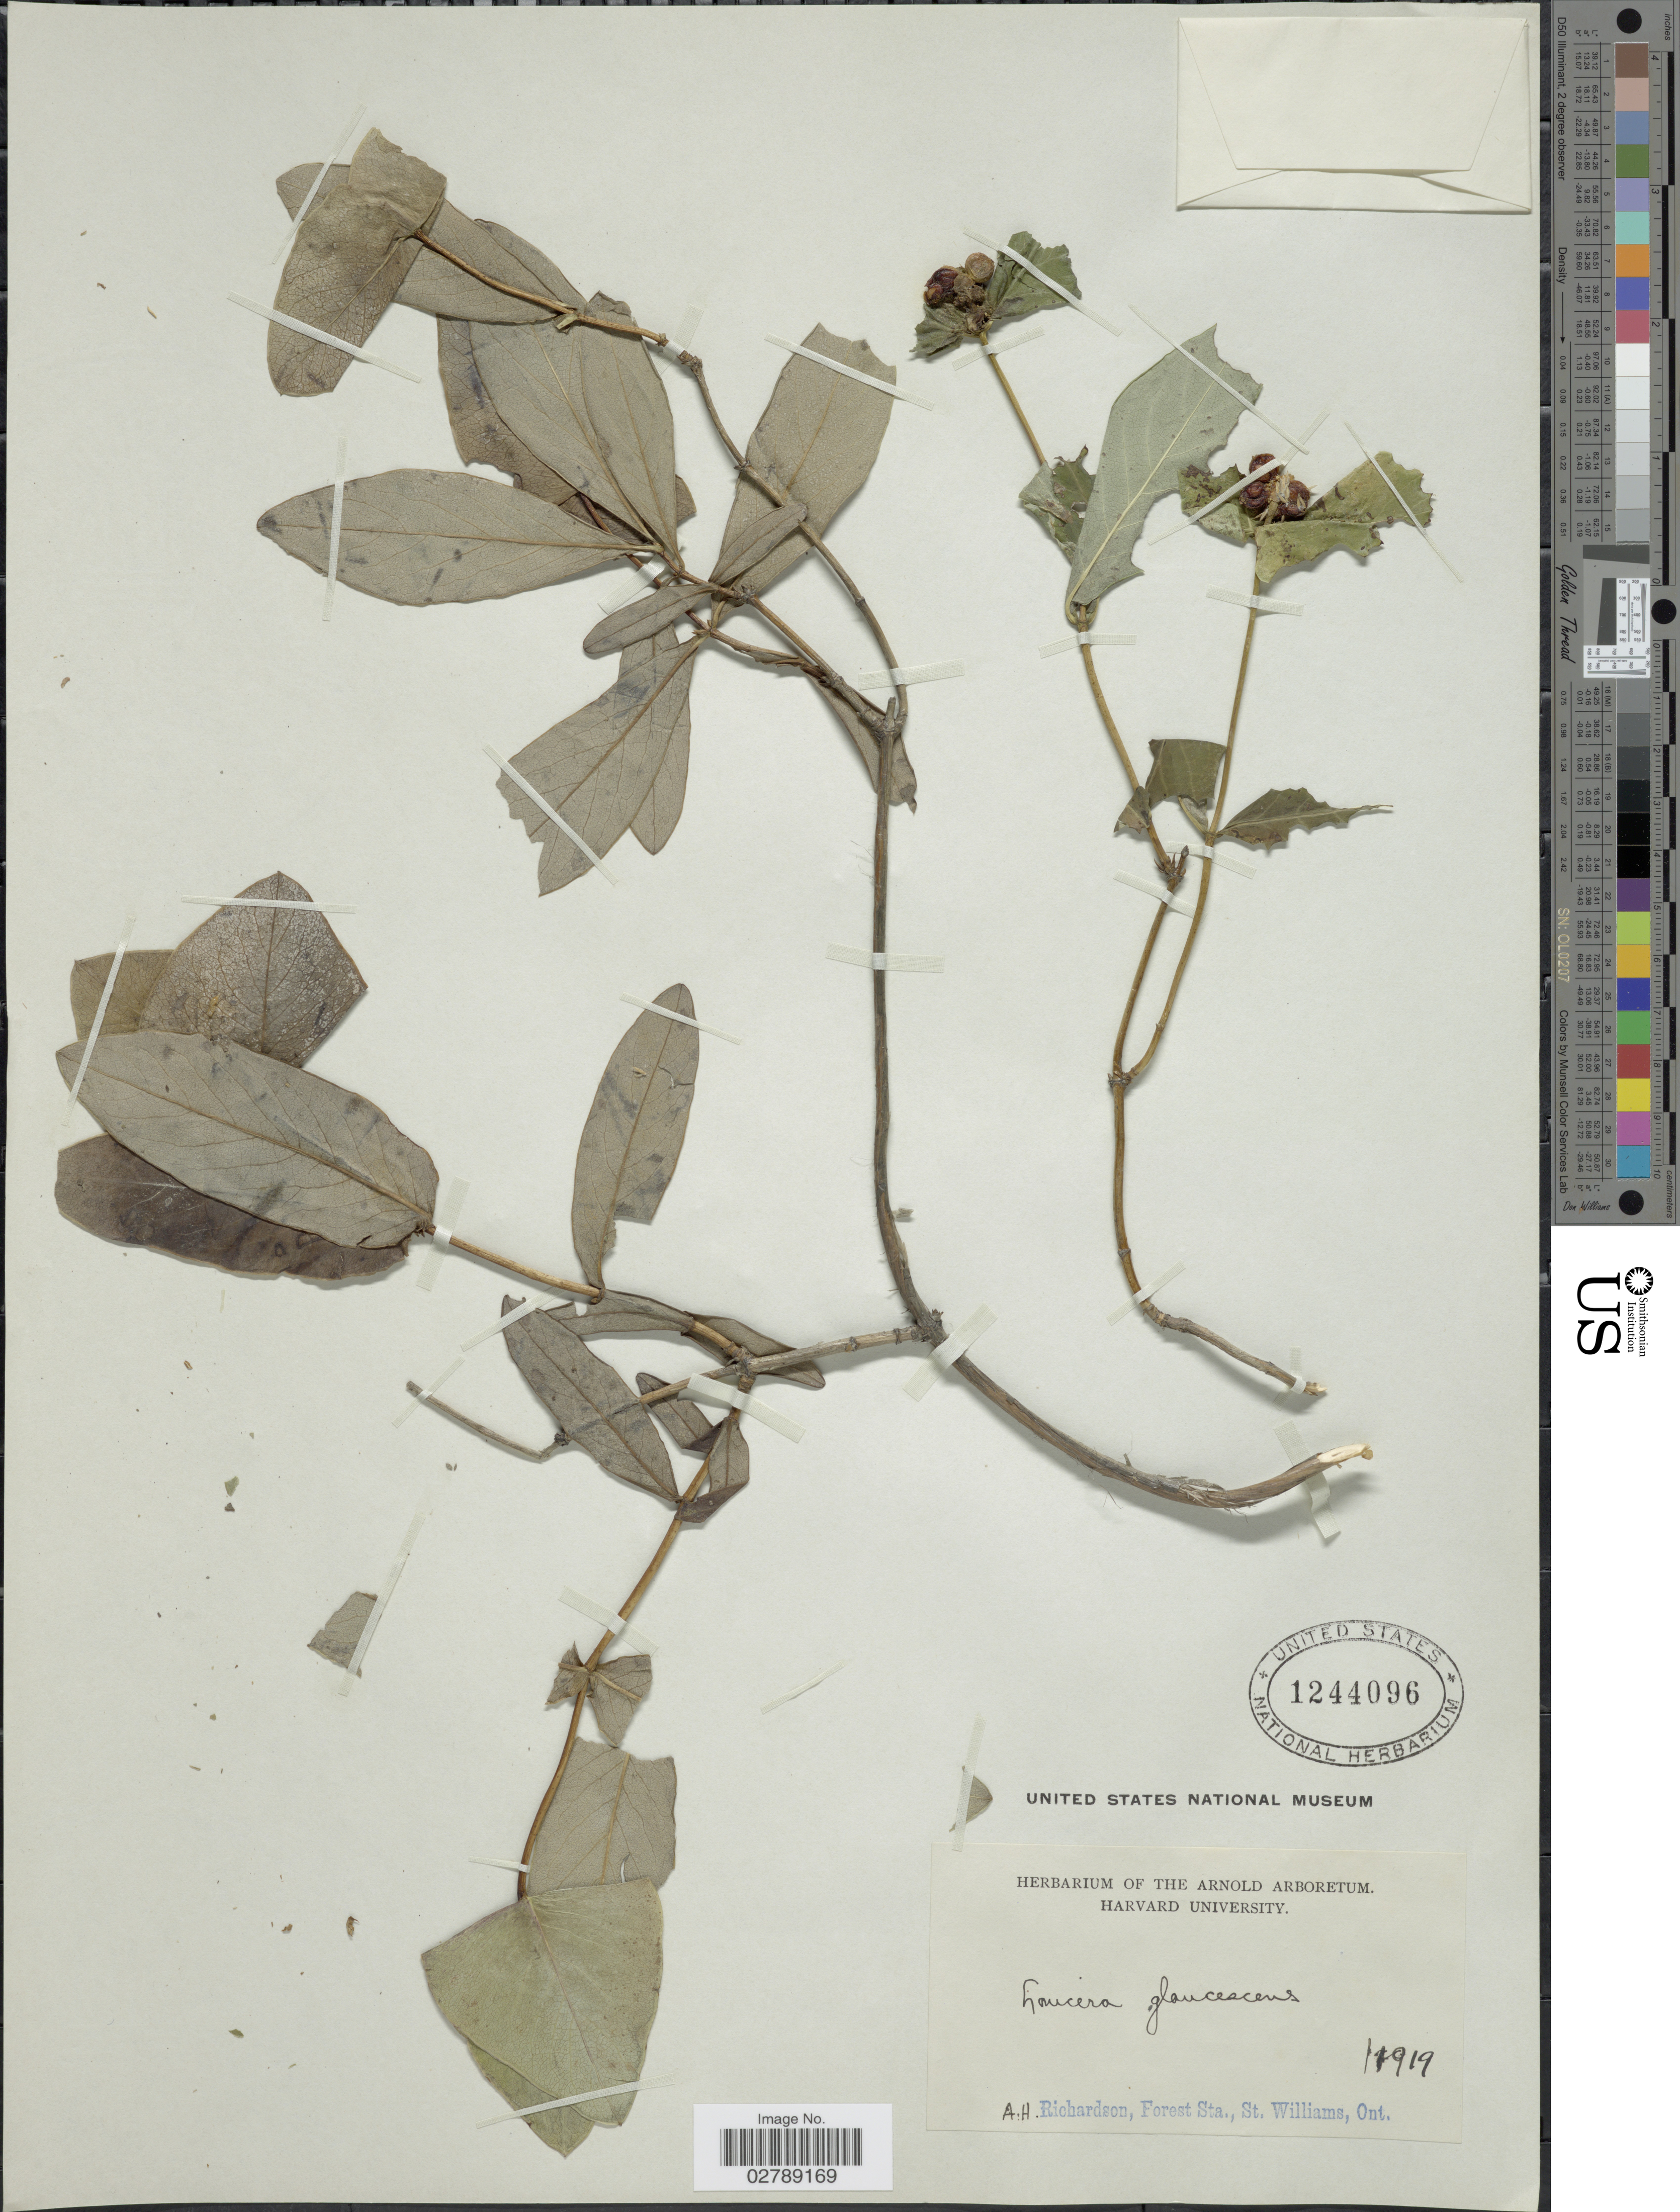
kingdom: Plantae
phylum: Tracheophyta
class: Magnoliopsida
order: Dipsacales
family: Caprifoliaceae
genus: Lonicera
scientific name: Lonicera dioica var. glaucescens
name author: (Rydb.) Butters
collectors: A. T. Richardson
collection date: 1919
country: Canada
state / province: Ontario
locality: Forest Sta., St. Williams, Ont.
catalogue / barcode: US 1244096